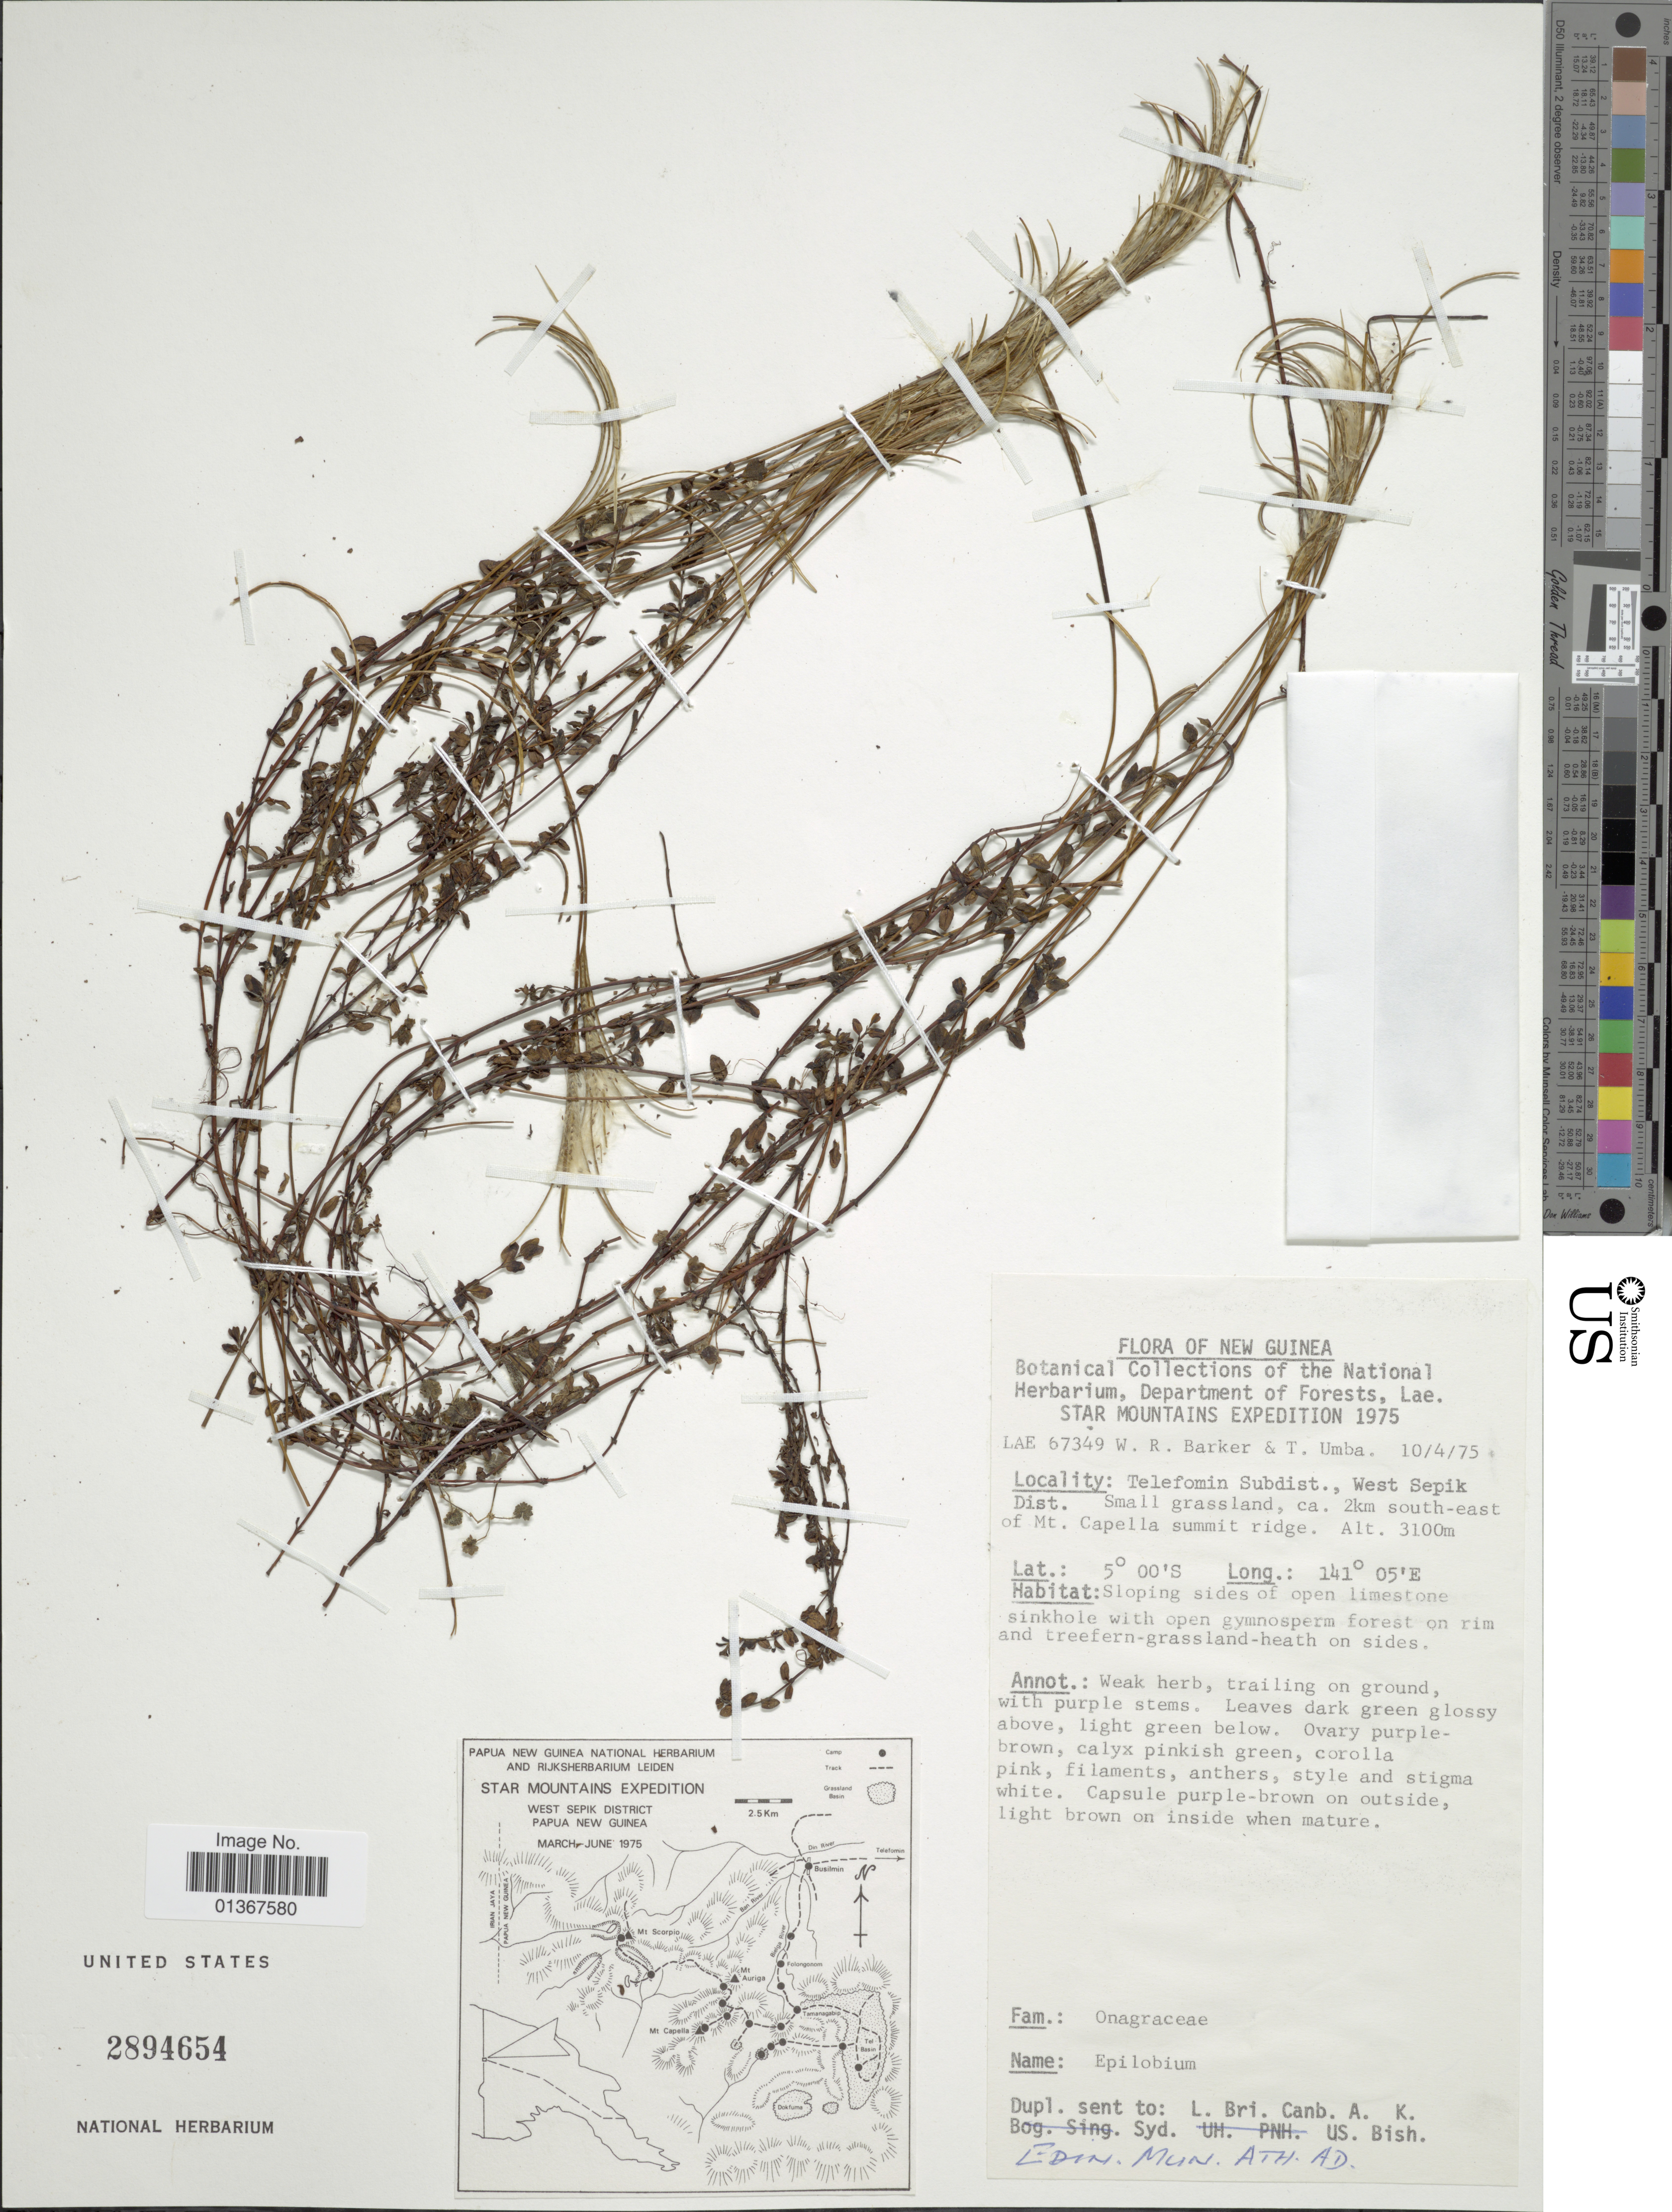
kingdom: Plantae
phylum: Tracheophyta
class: Magnoliopsida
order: Myrtales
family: Onagraceae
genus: Epilobium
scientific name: Epilobium sp.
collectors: W. R. Barker & T. Umba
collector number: LAE 67349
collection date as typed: Transcribed d/m/y: 10/4/75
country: Papua New Guinea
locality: Telefomin Subdist., West Sepik Dist. Small grassland, ca. 2km south-east of Mt. Capella summit ridge.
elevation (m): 3100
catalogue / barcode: US 2894654